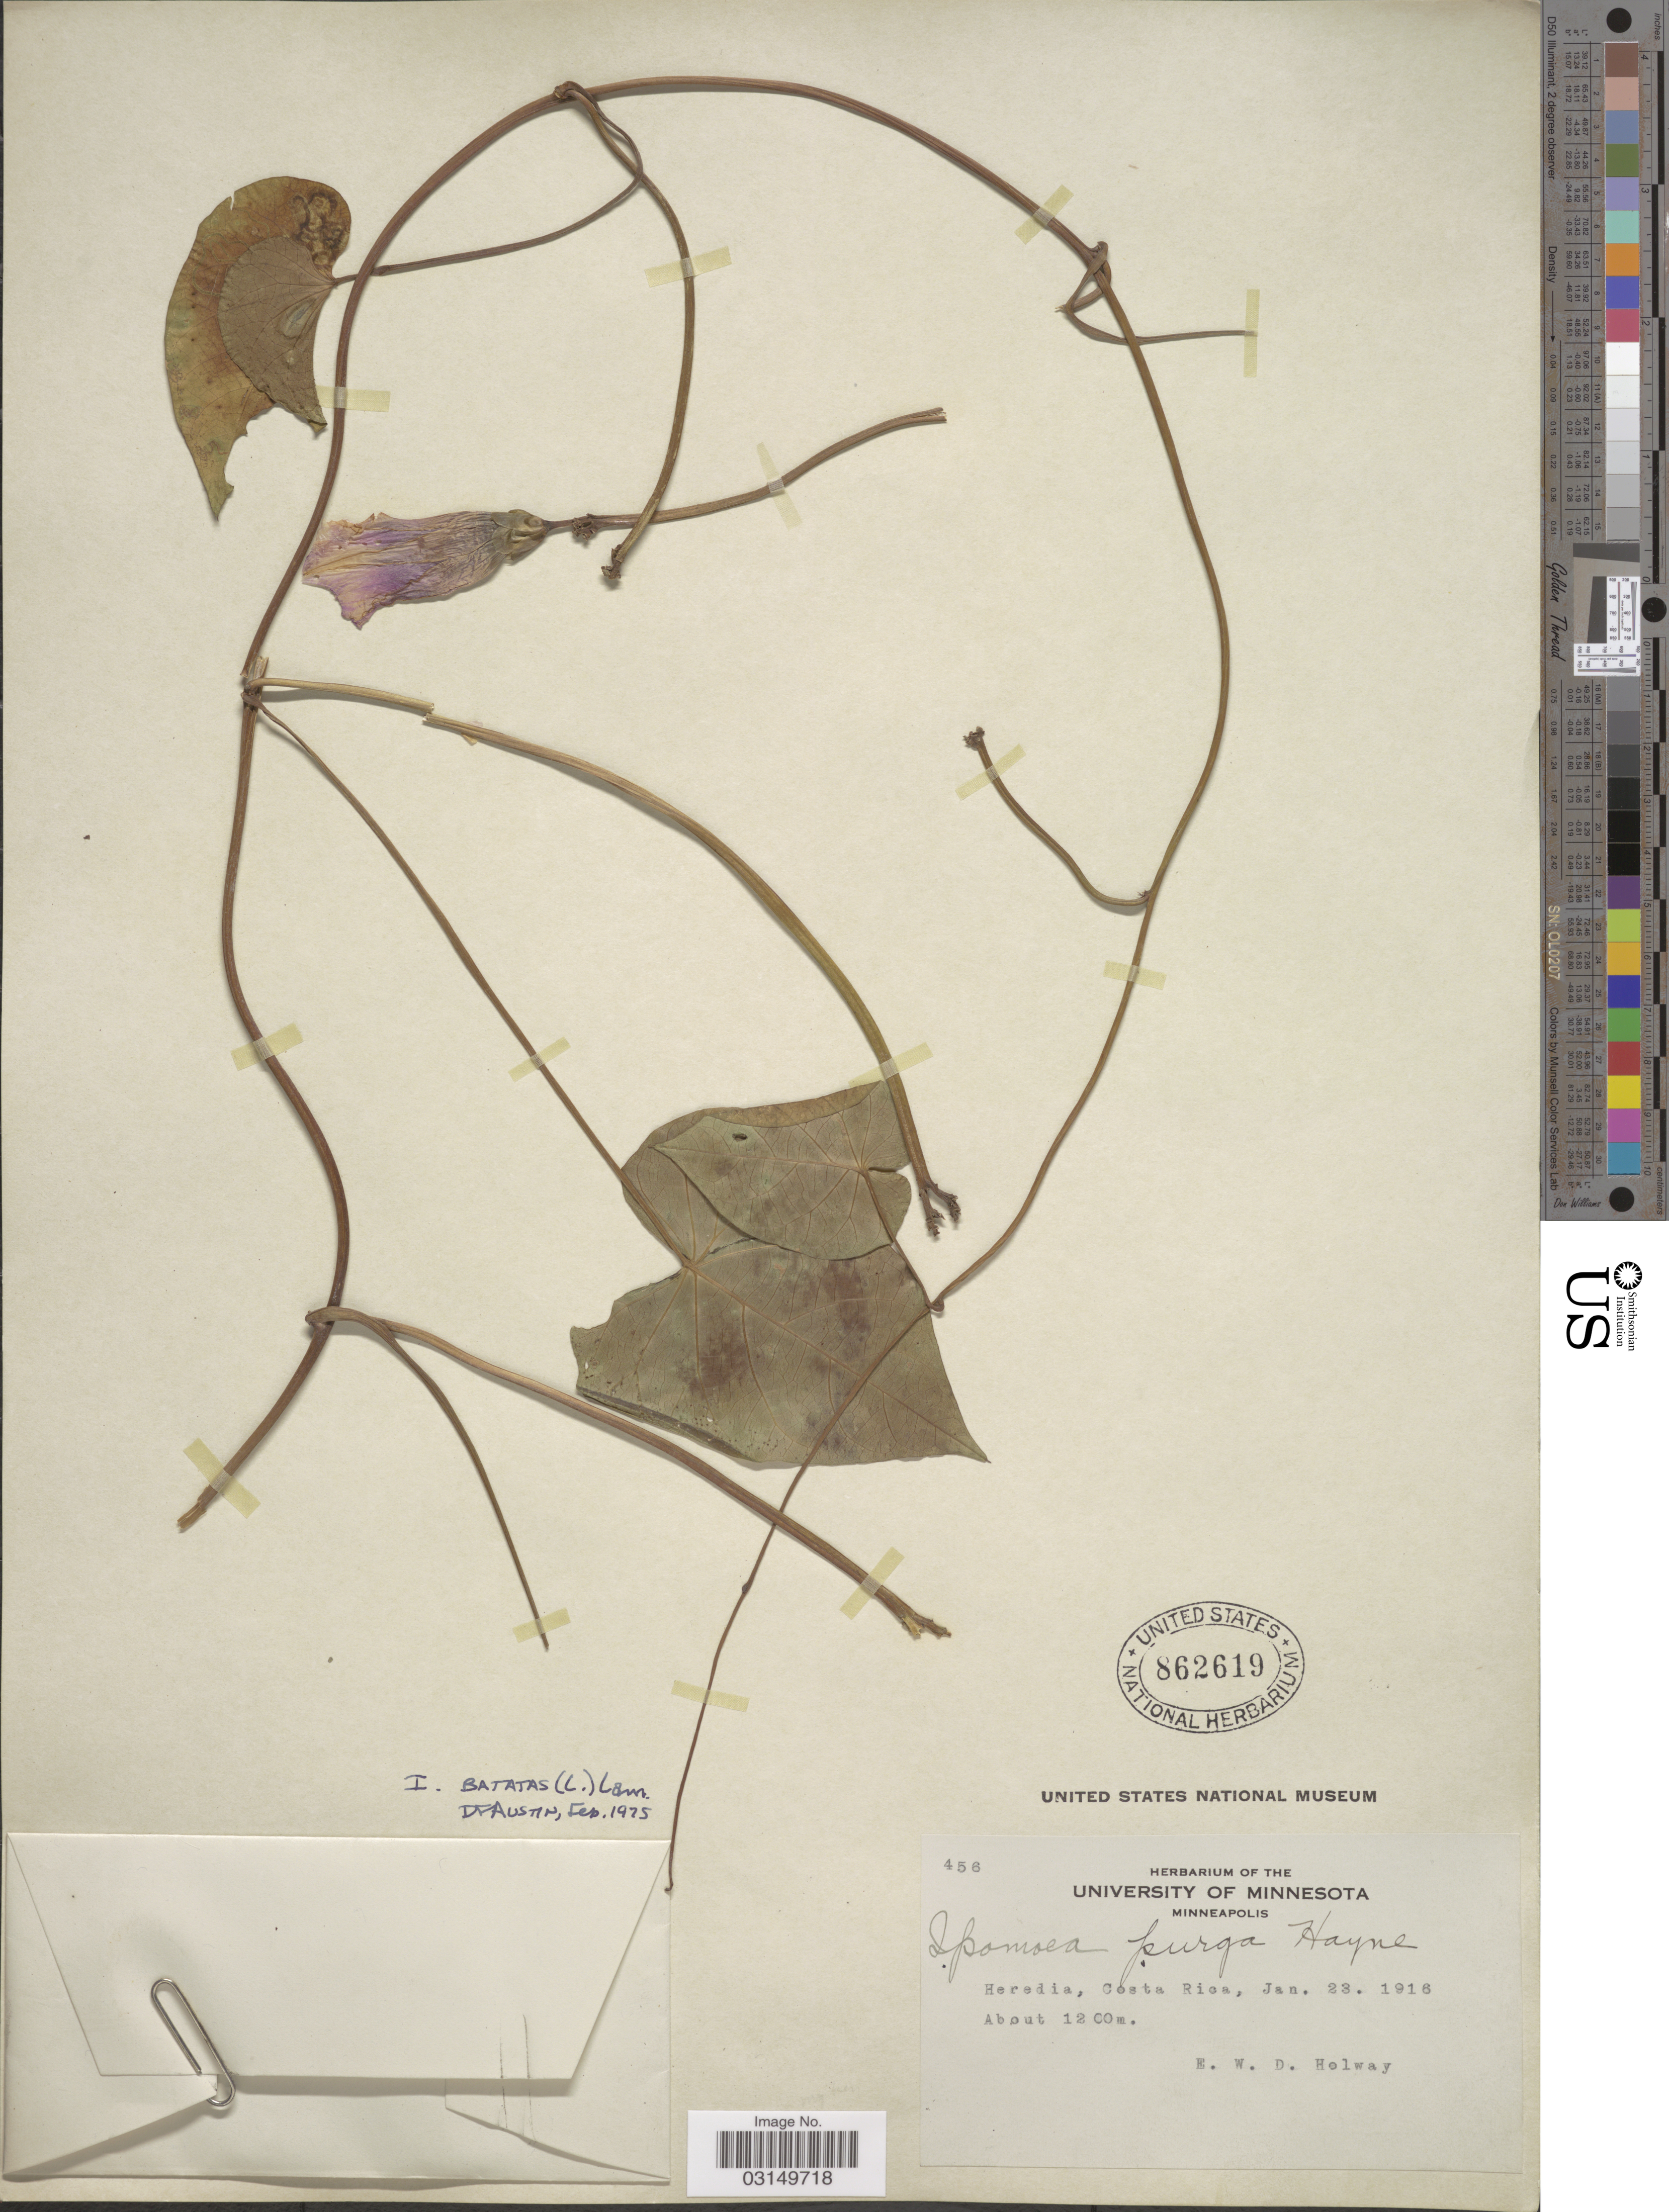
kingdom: Plantae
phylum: Tracheophyta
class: Magnoliopsida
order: Solanales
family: Convolvulaceae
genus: Ipomoea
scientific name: Ipomoea batatas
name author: (L.) Lam.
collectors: E. W. D. Holway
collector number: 456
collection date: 1916-01-23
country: Costa Rica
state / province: Heredia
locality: Heredia, Costa Rica.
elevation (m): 1200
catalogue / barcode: US 862619